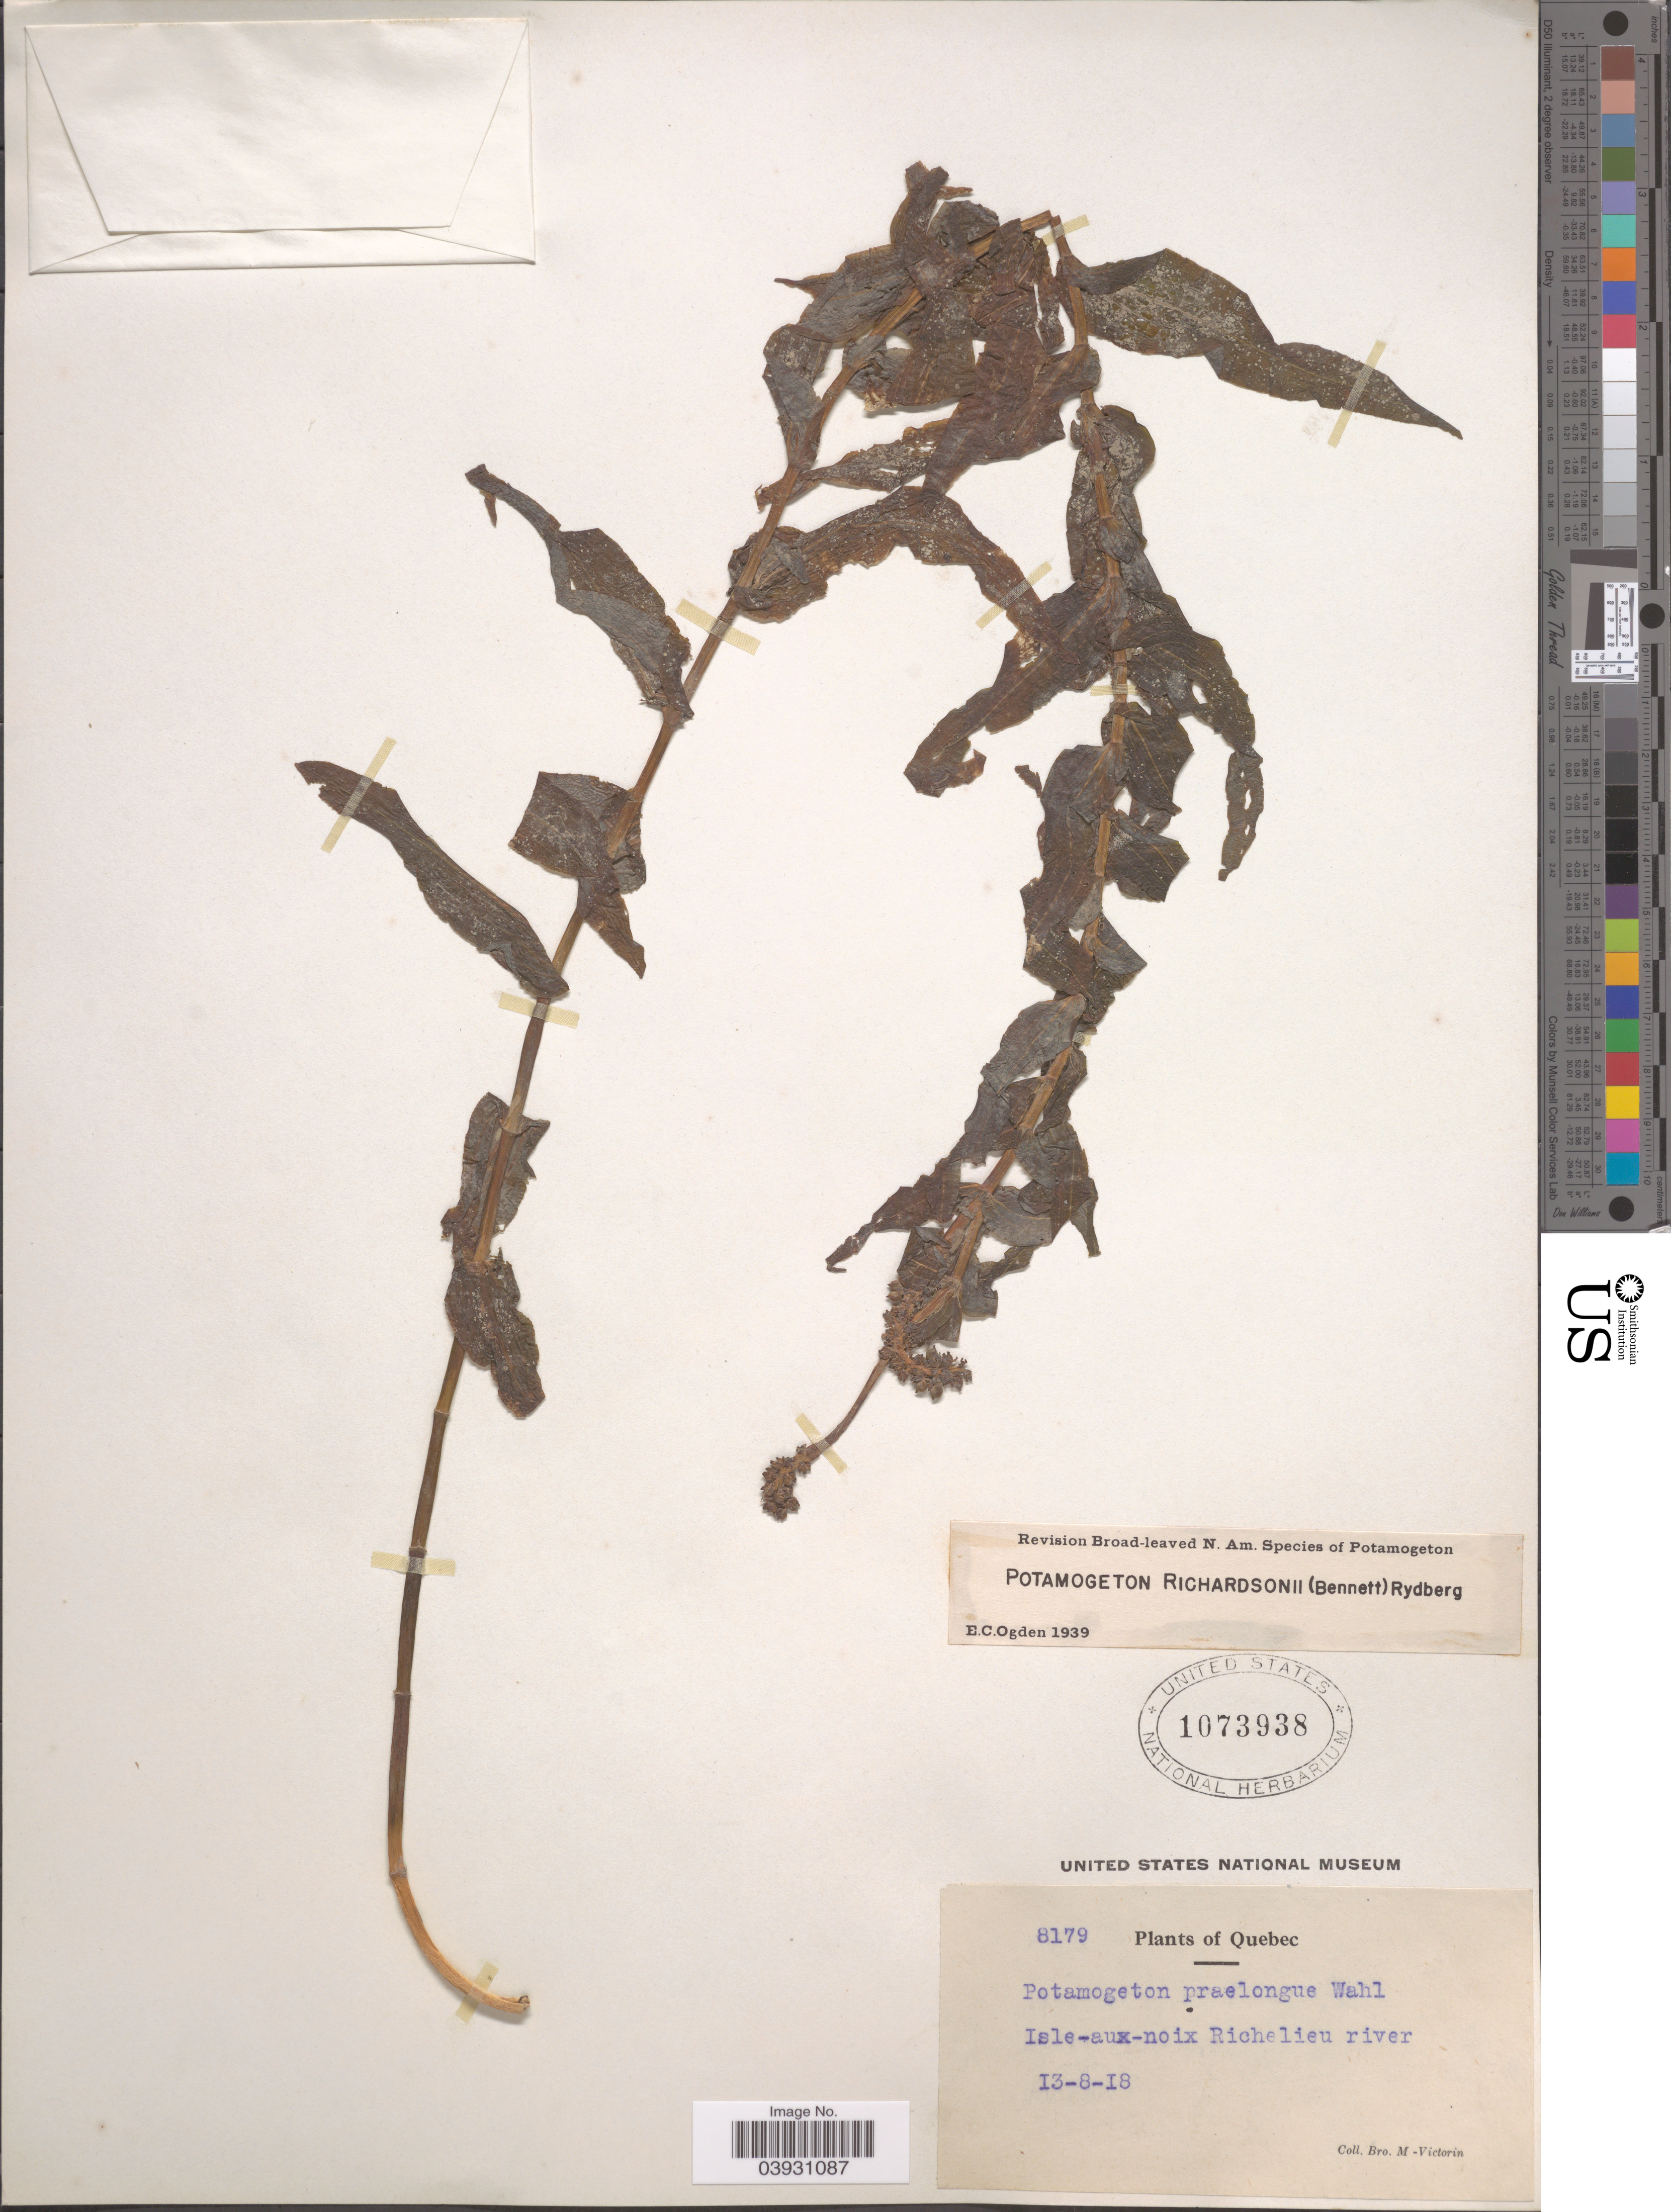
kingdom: Plantae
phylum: Tracheophyta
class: Liliopsida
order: Alismatales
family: Potamogetonaceae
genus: Potamogeton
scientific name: Potamogeton richardsonii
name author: (A.W. Benn.) Rydb.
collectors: Fr. Marie-Victorin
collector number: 8179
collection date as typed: Transcribed d/m/y: 13/8/18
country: Canada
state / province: Quebec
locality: Isle-aux-noix Richelieu river.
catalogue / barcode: US 1073938